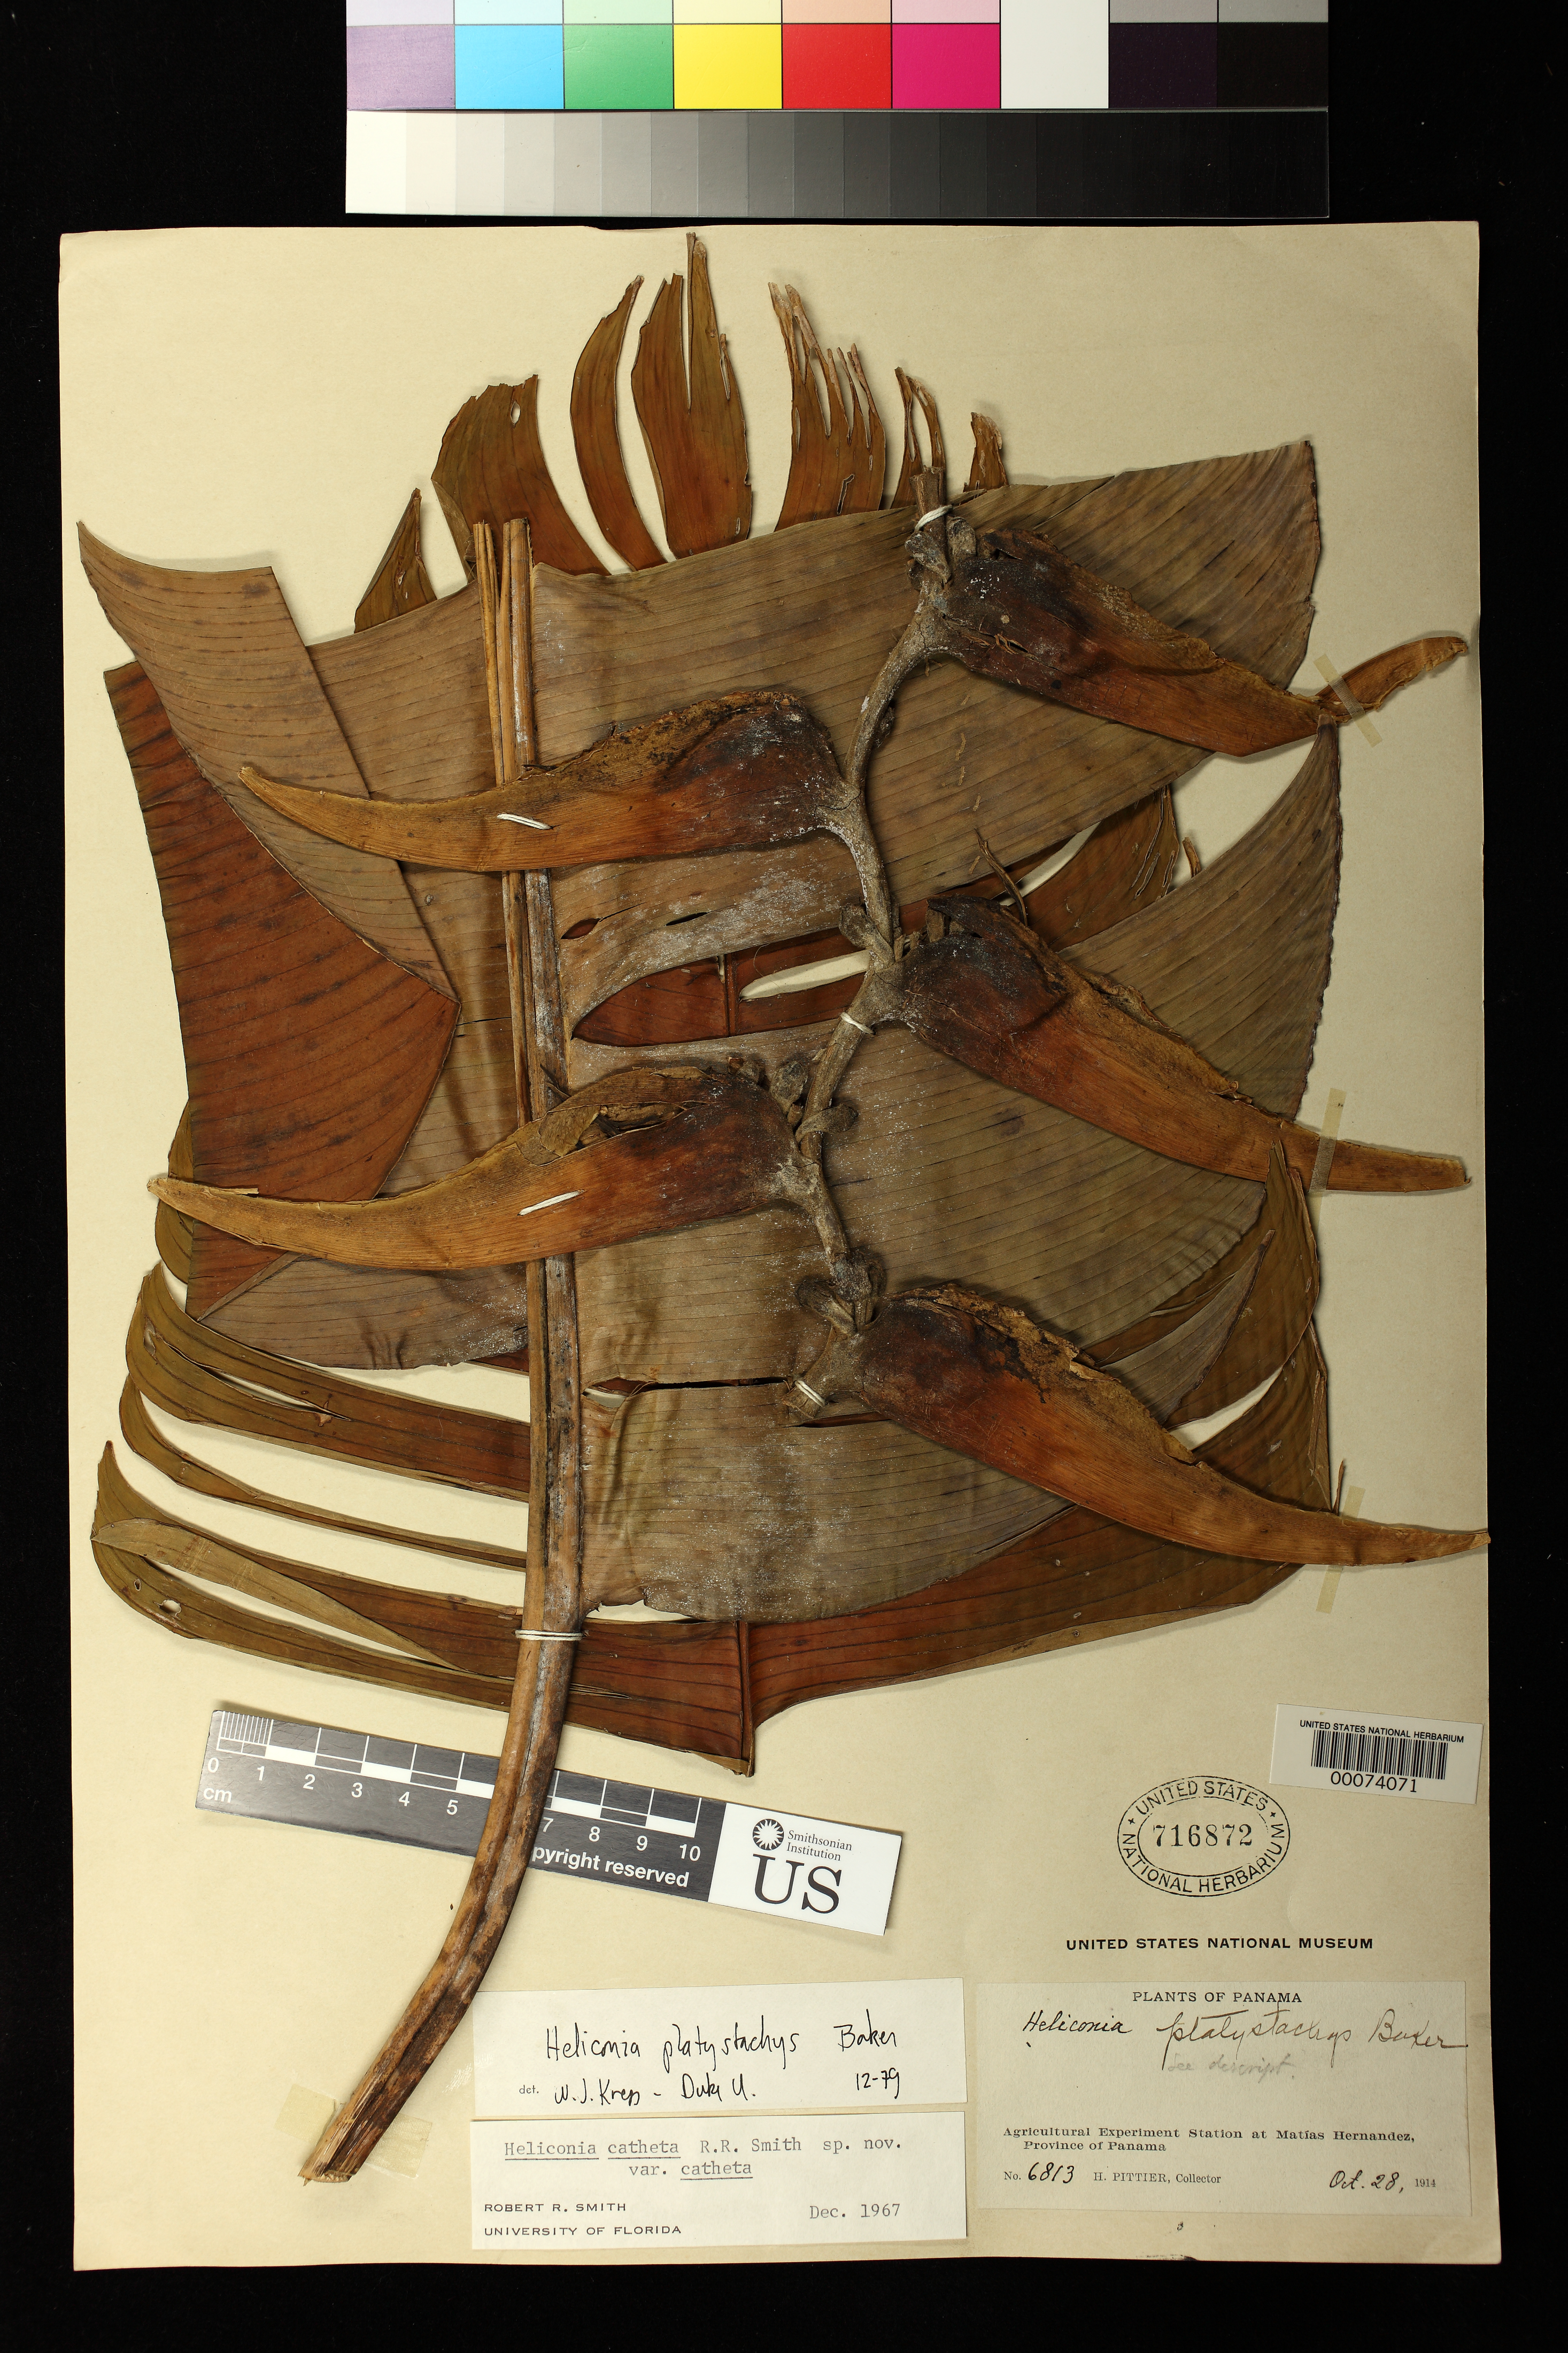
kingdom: Plantae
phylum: Tracheophyta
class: Liliopsida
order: Zingiberales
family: Heliconiaceae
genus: Heliconia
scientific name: Heliconia platystachys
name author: Baker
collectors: H. F. Pittier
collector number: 6813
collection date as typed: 28 Oct 1914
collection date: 1914-10-28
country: Panama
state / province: Panamá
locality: Agricultural Experimental Station at Matias Hernandez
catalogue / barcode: US 716872